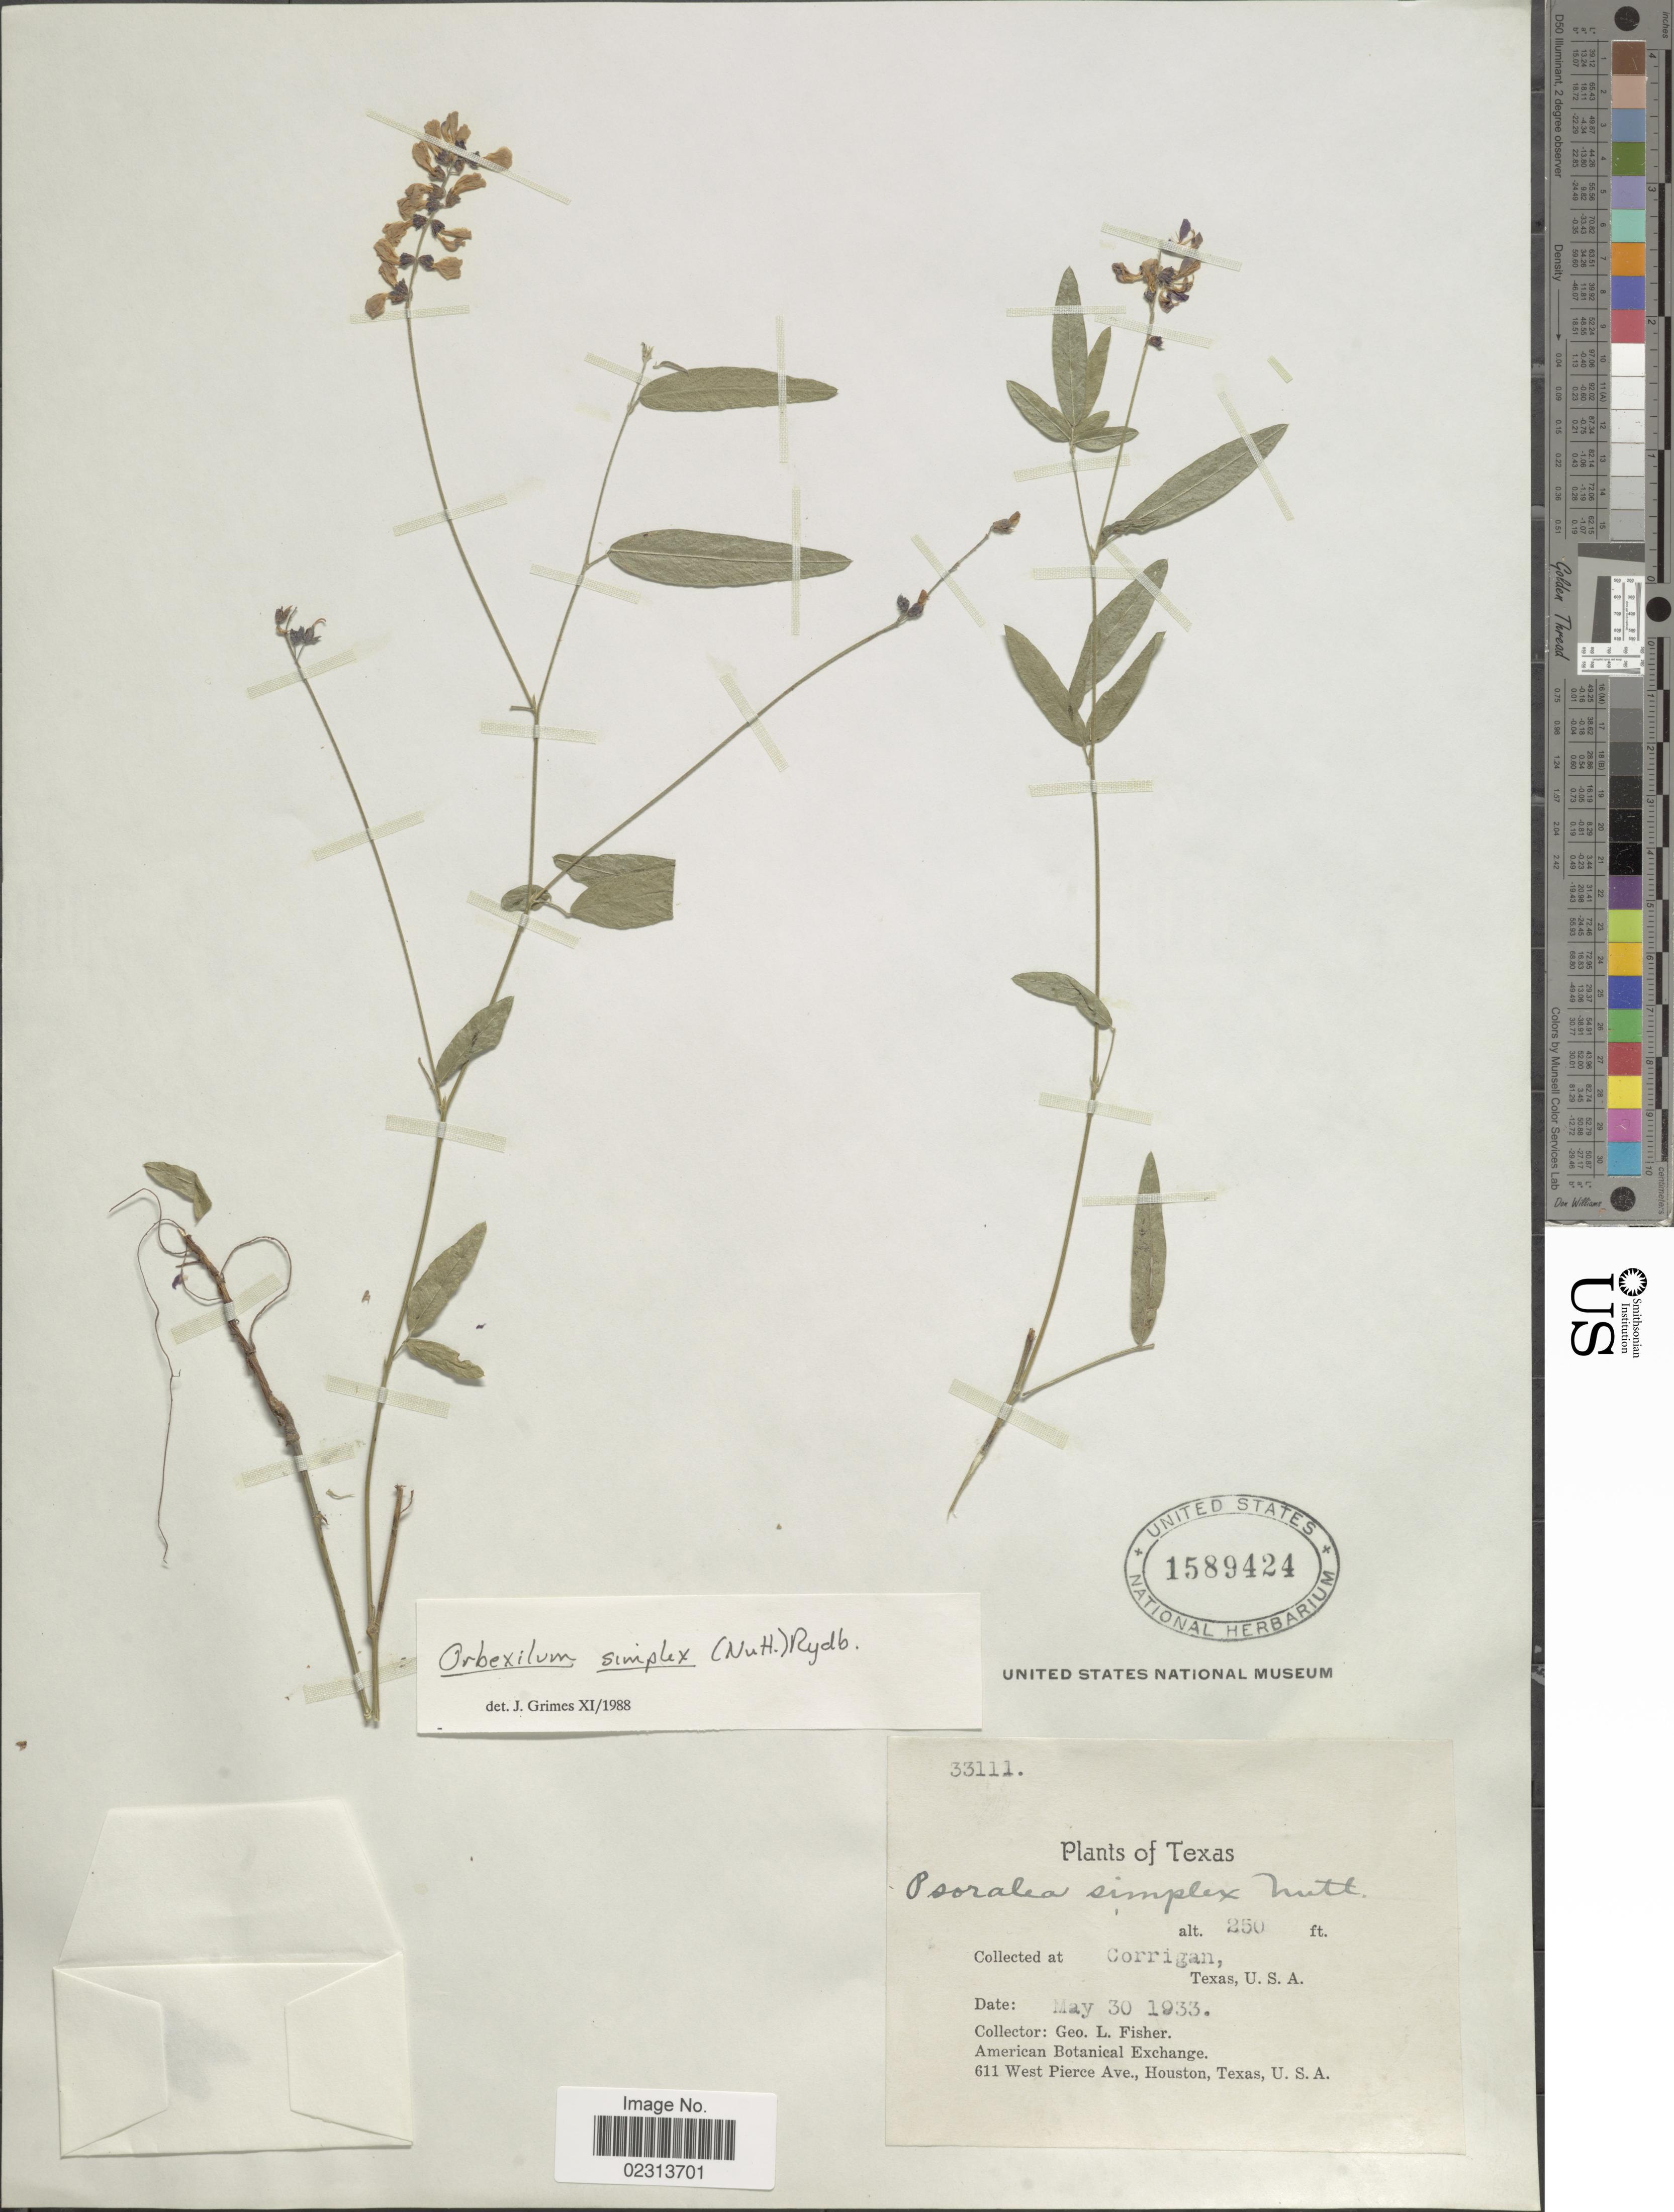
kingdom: Plantae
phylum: Tracheophyta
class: Magnoliopsida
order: Fabales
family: Fabaceae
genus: Orbexilum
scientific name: Orbexilum simplex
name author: (Nutt. ex Torr. & A. Gray) Rydb.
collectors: G. L. Fisher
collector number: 33111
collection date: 1933-05-30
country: United States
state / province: Texas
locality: Corrigan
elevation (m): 76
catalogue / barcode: US 1589424